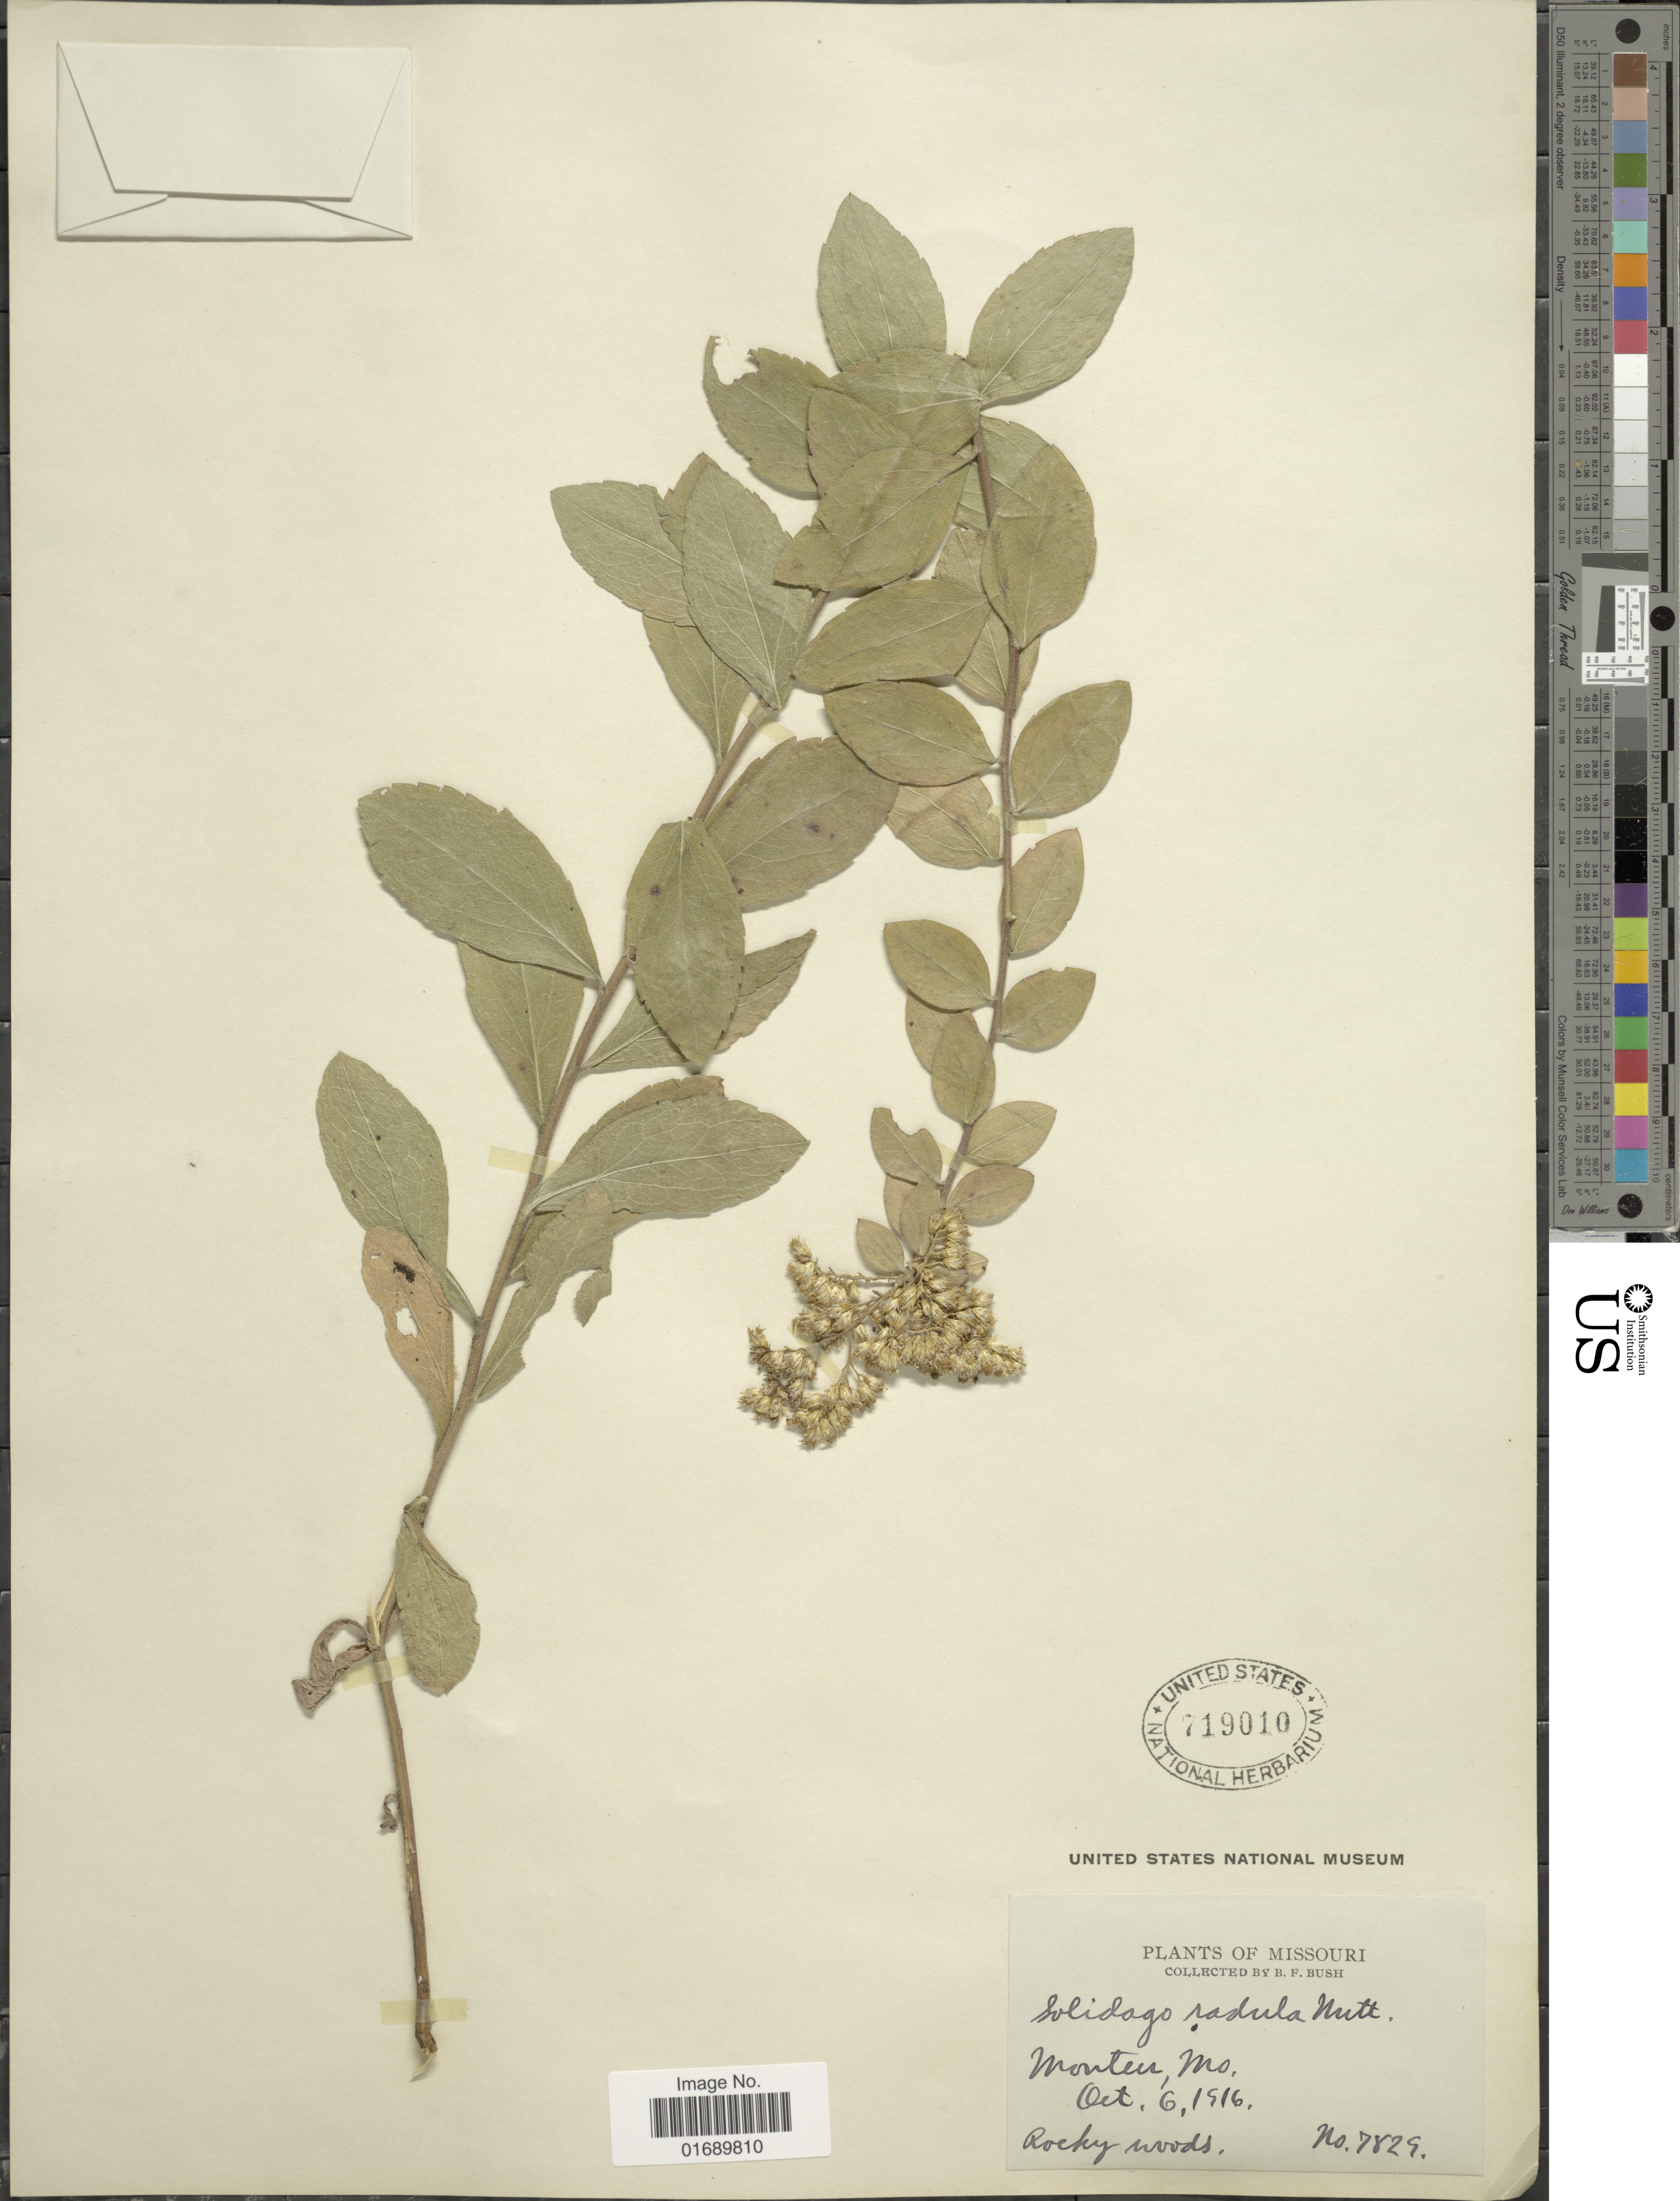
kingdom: Plantae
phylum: Tracheophyta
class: Magnoliopsida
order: Asterales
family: Asteraceae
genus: Solidago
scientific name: Solidago radula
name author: Nutt.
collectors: B. F. Bush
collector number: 7829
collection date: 1916-10-06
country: United States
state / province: Missouri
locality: Monteer, Mo, Rocky woods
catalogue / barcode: US 719010